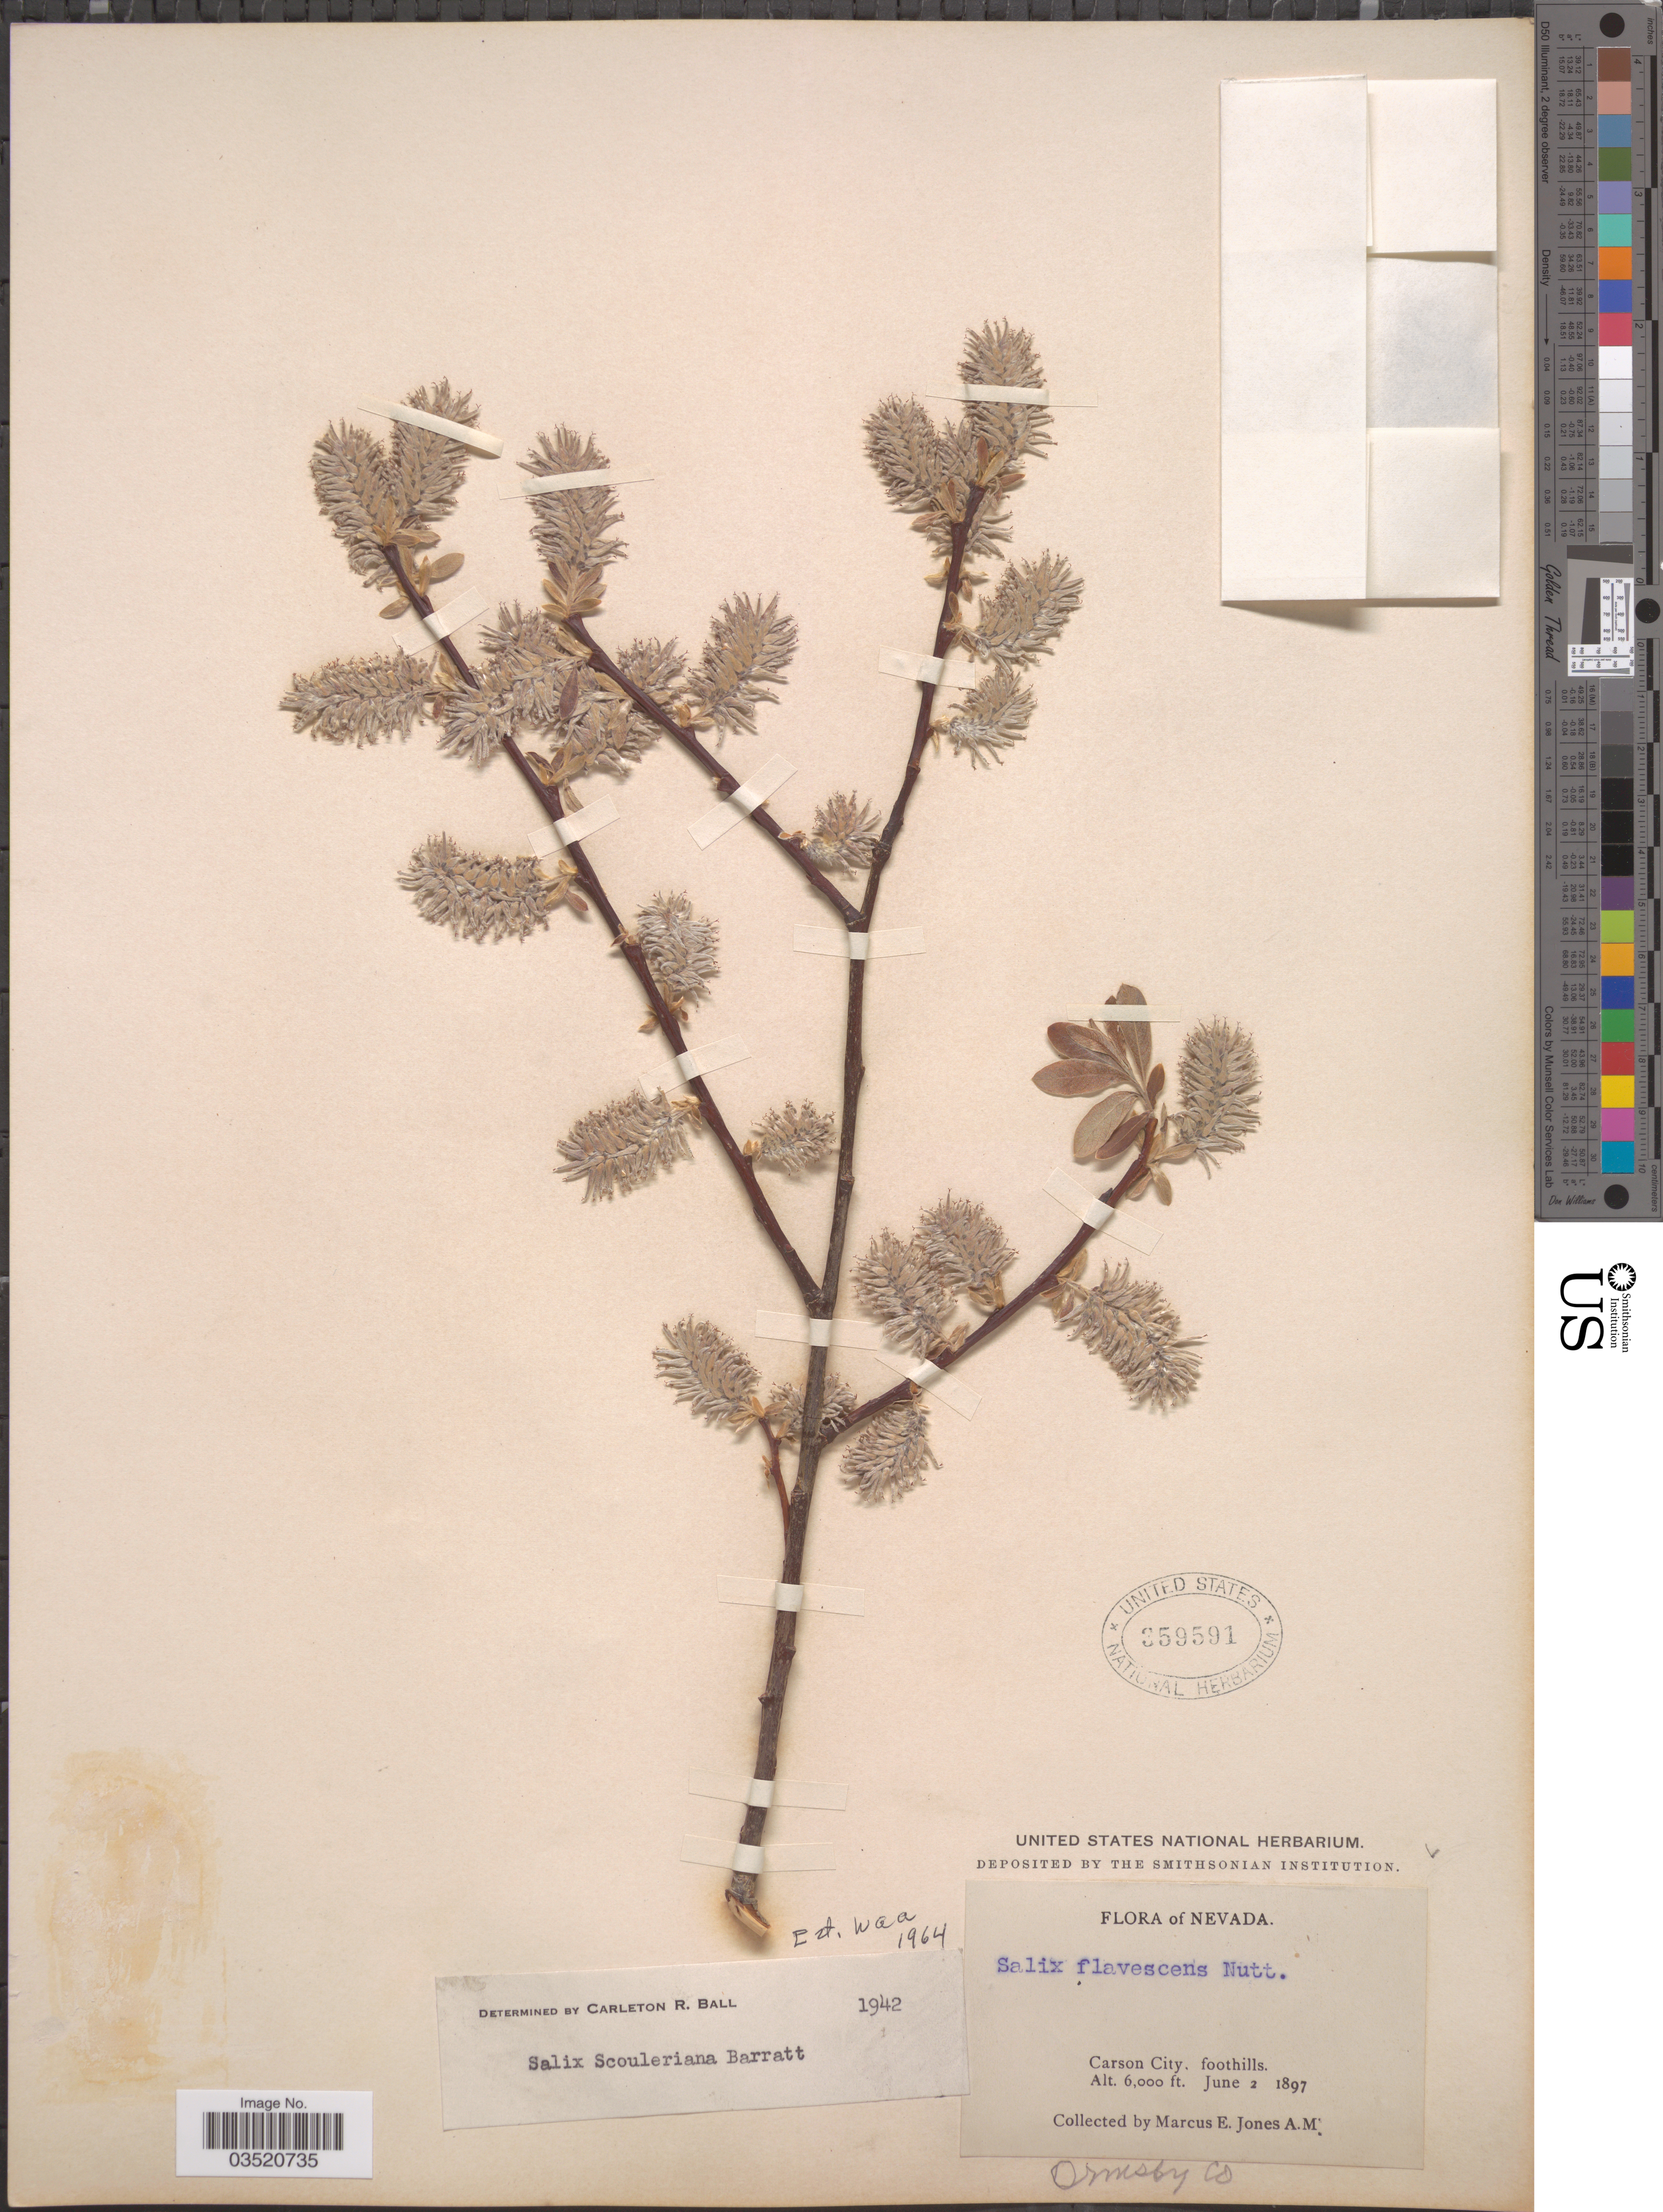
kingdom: Plantae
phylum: Tracheophyta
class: Magnoliopsida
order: Malpighiales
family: Salicaceae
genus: Salix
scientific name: Salix scouleriana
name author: Barratt ex Hook.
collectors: M. E. Jones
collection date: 1897-06-02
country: United States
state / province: Nevada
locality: Carson City. Ormsby Co.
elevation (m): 1829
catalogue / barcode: US 359591